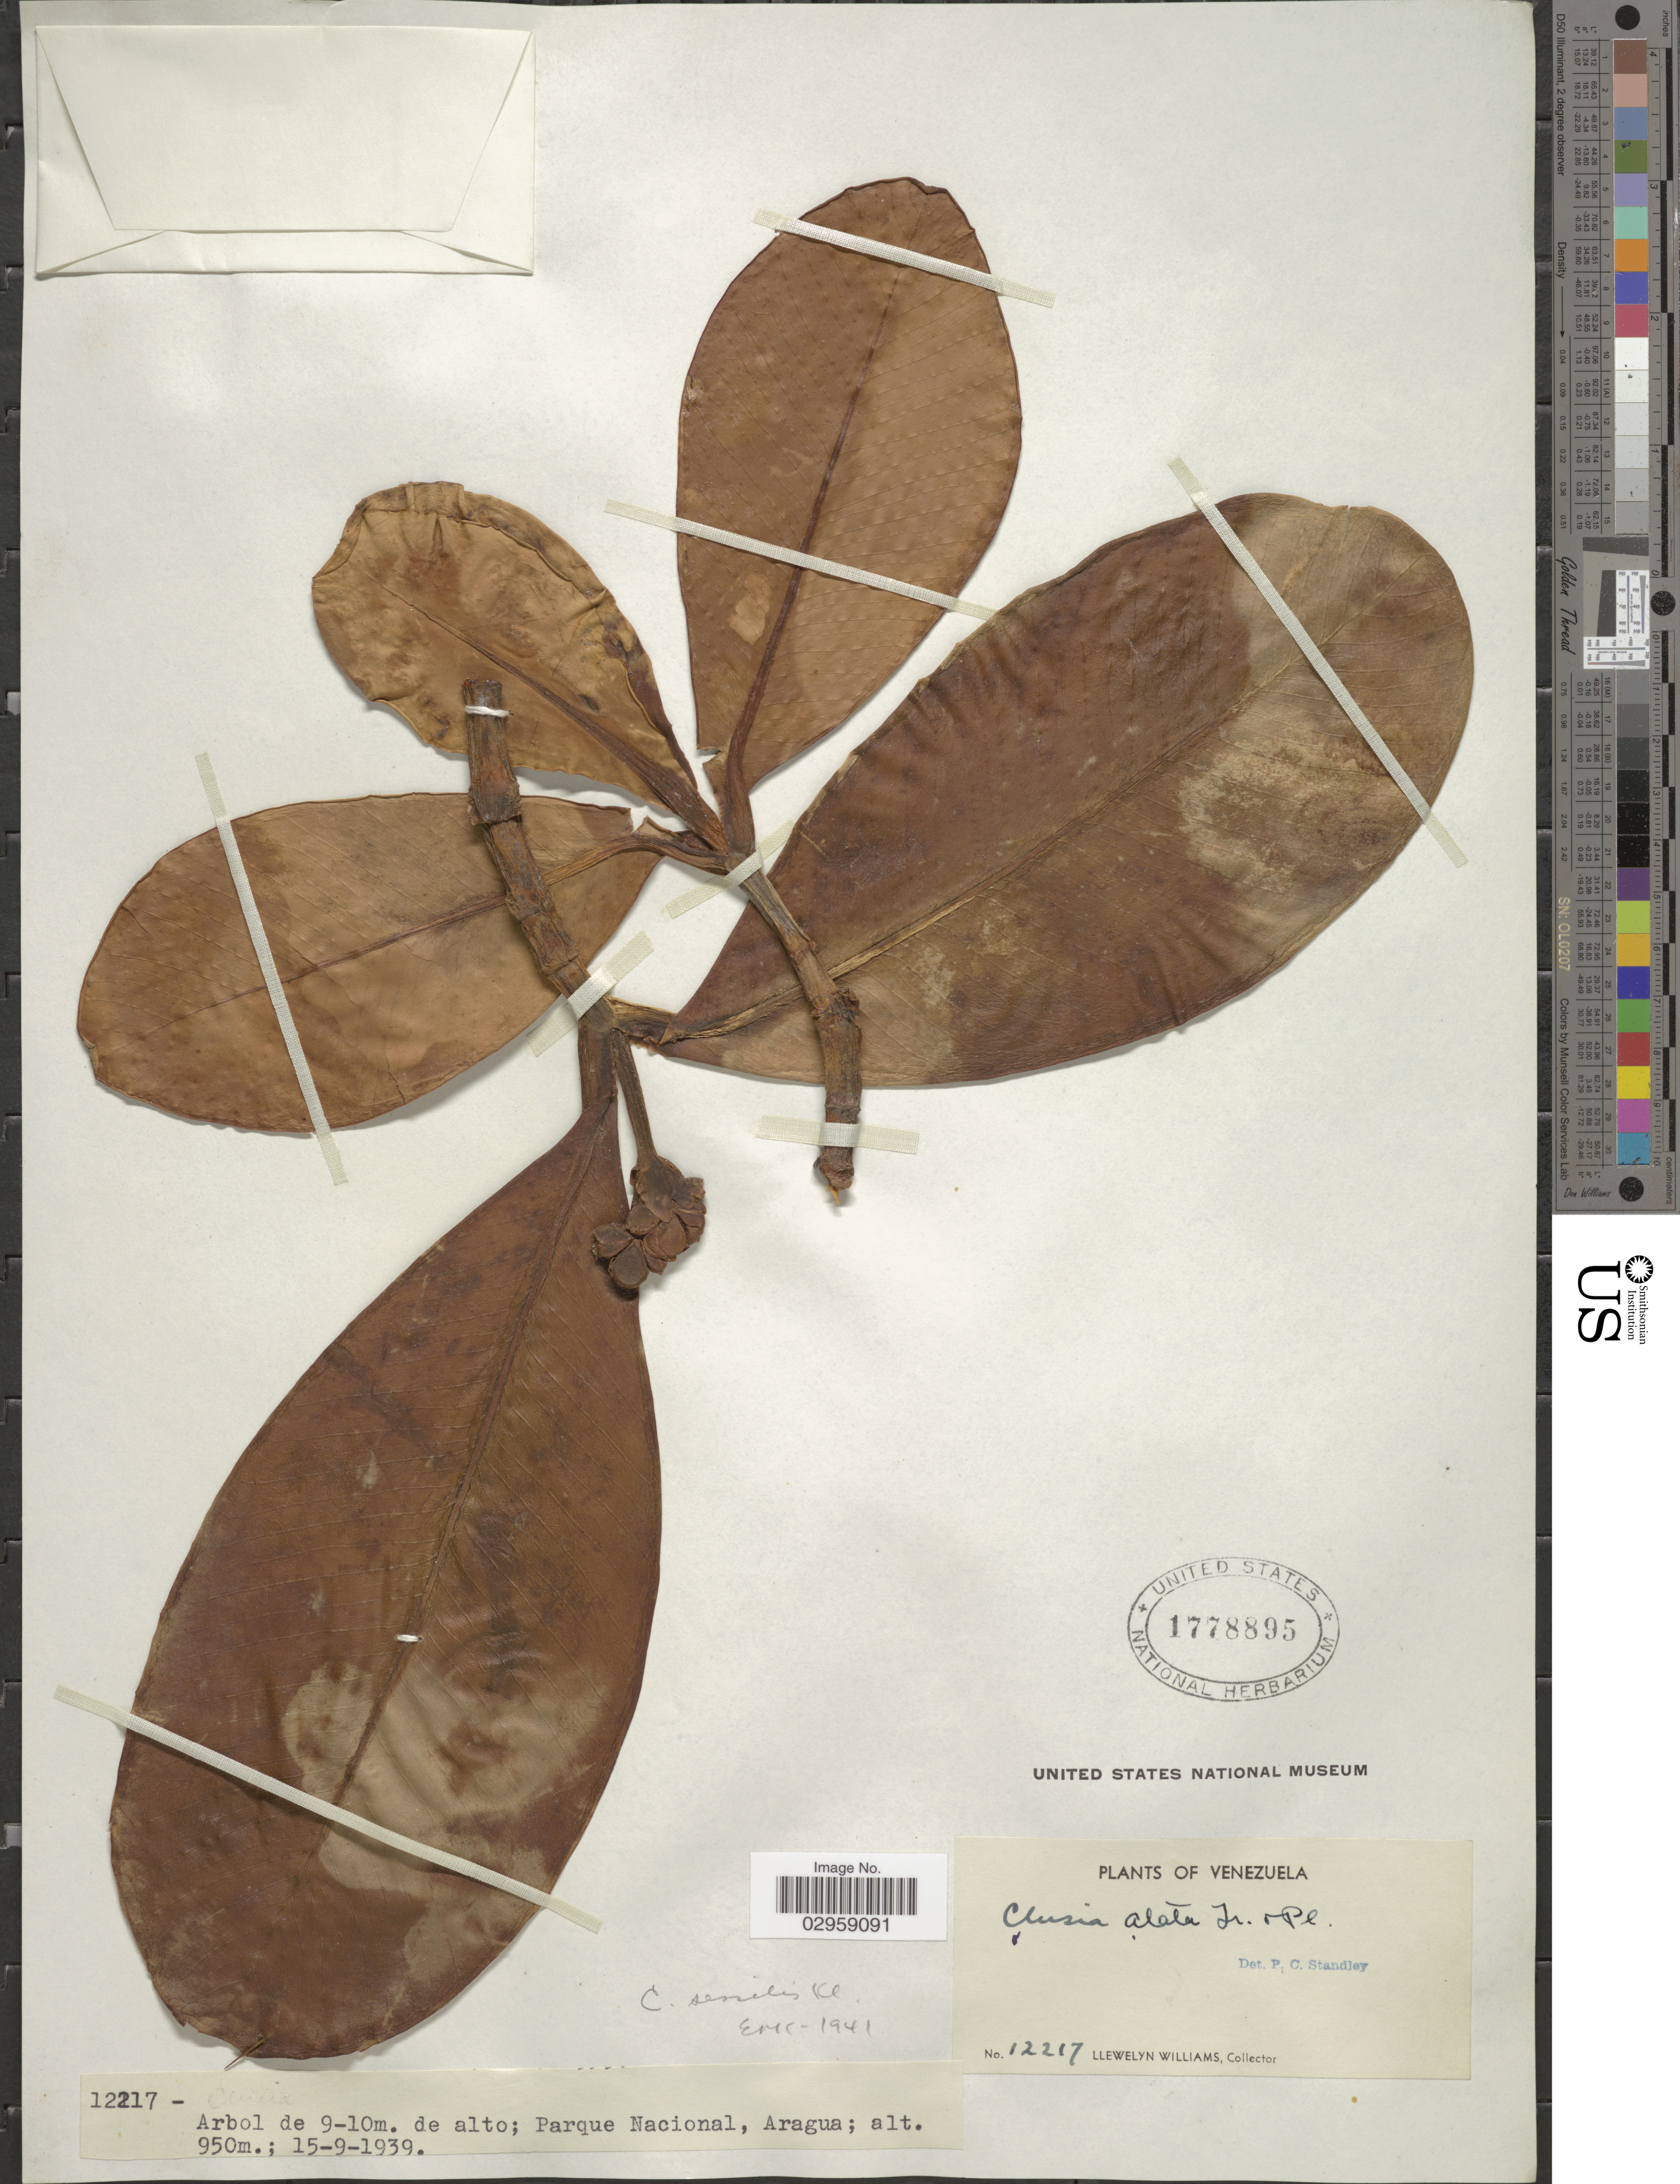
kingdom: Plantae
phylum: Tracheophyta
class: Magnoliopsida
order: Malpighiales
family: Clusiaceae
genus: Clusia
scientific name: Clusia alata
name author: Triana & Planch.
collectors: Ll. Williams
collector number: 12217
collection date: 1939-09-15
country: Venezuela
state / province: Aragua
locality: Parque Nacional.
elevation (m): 950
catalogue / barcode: US 1778895